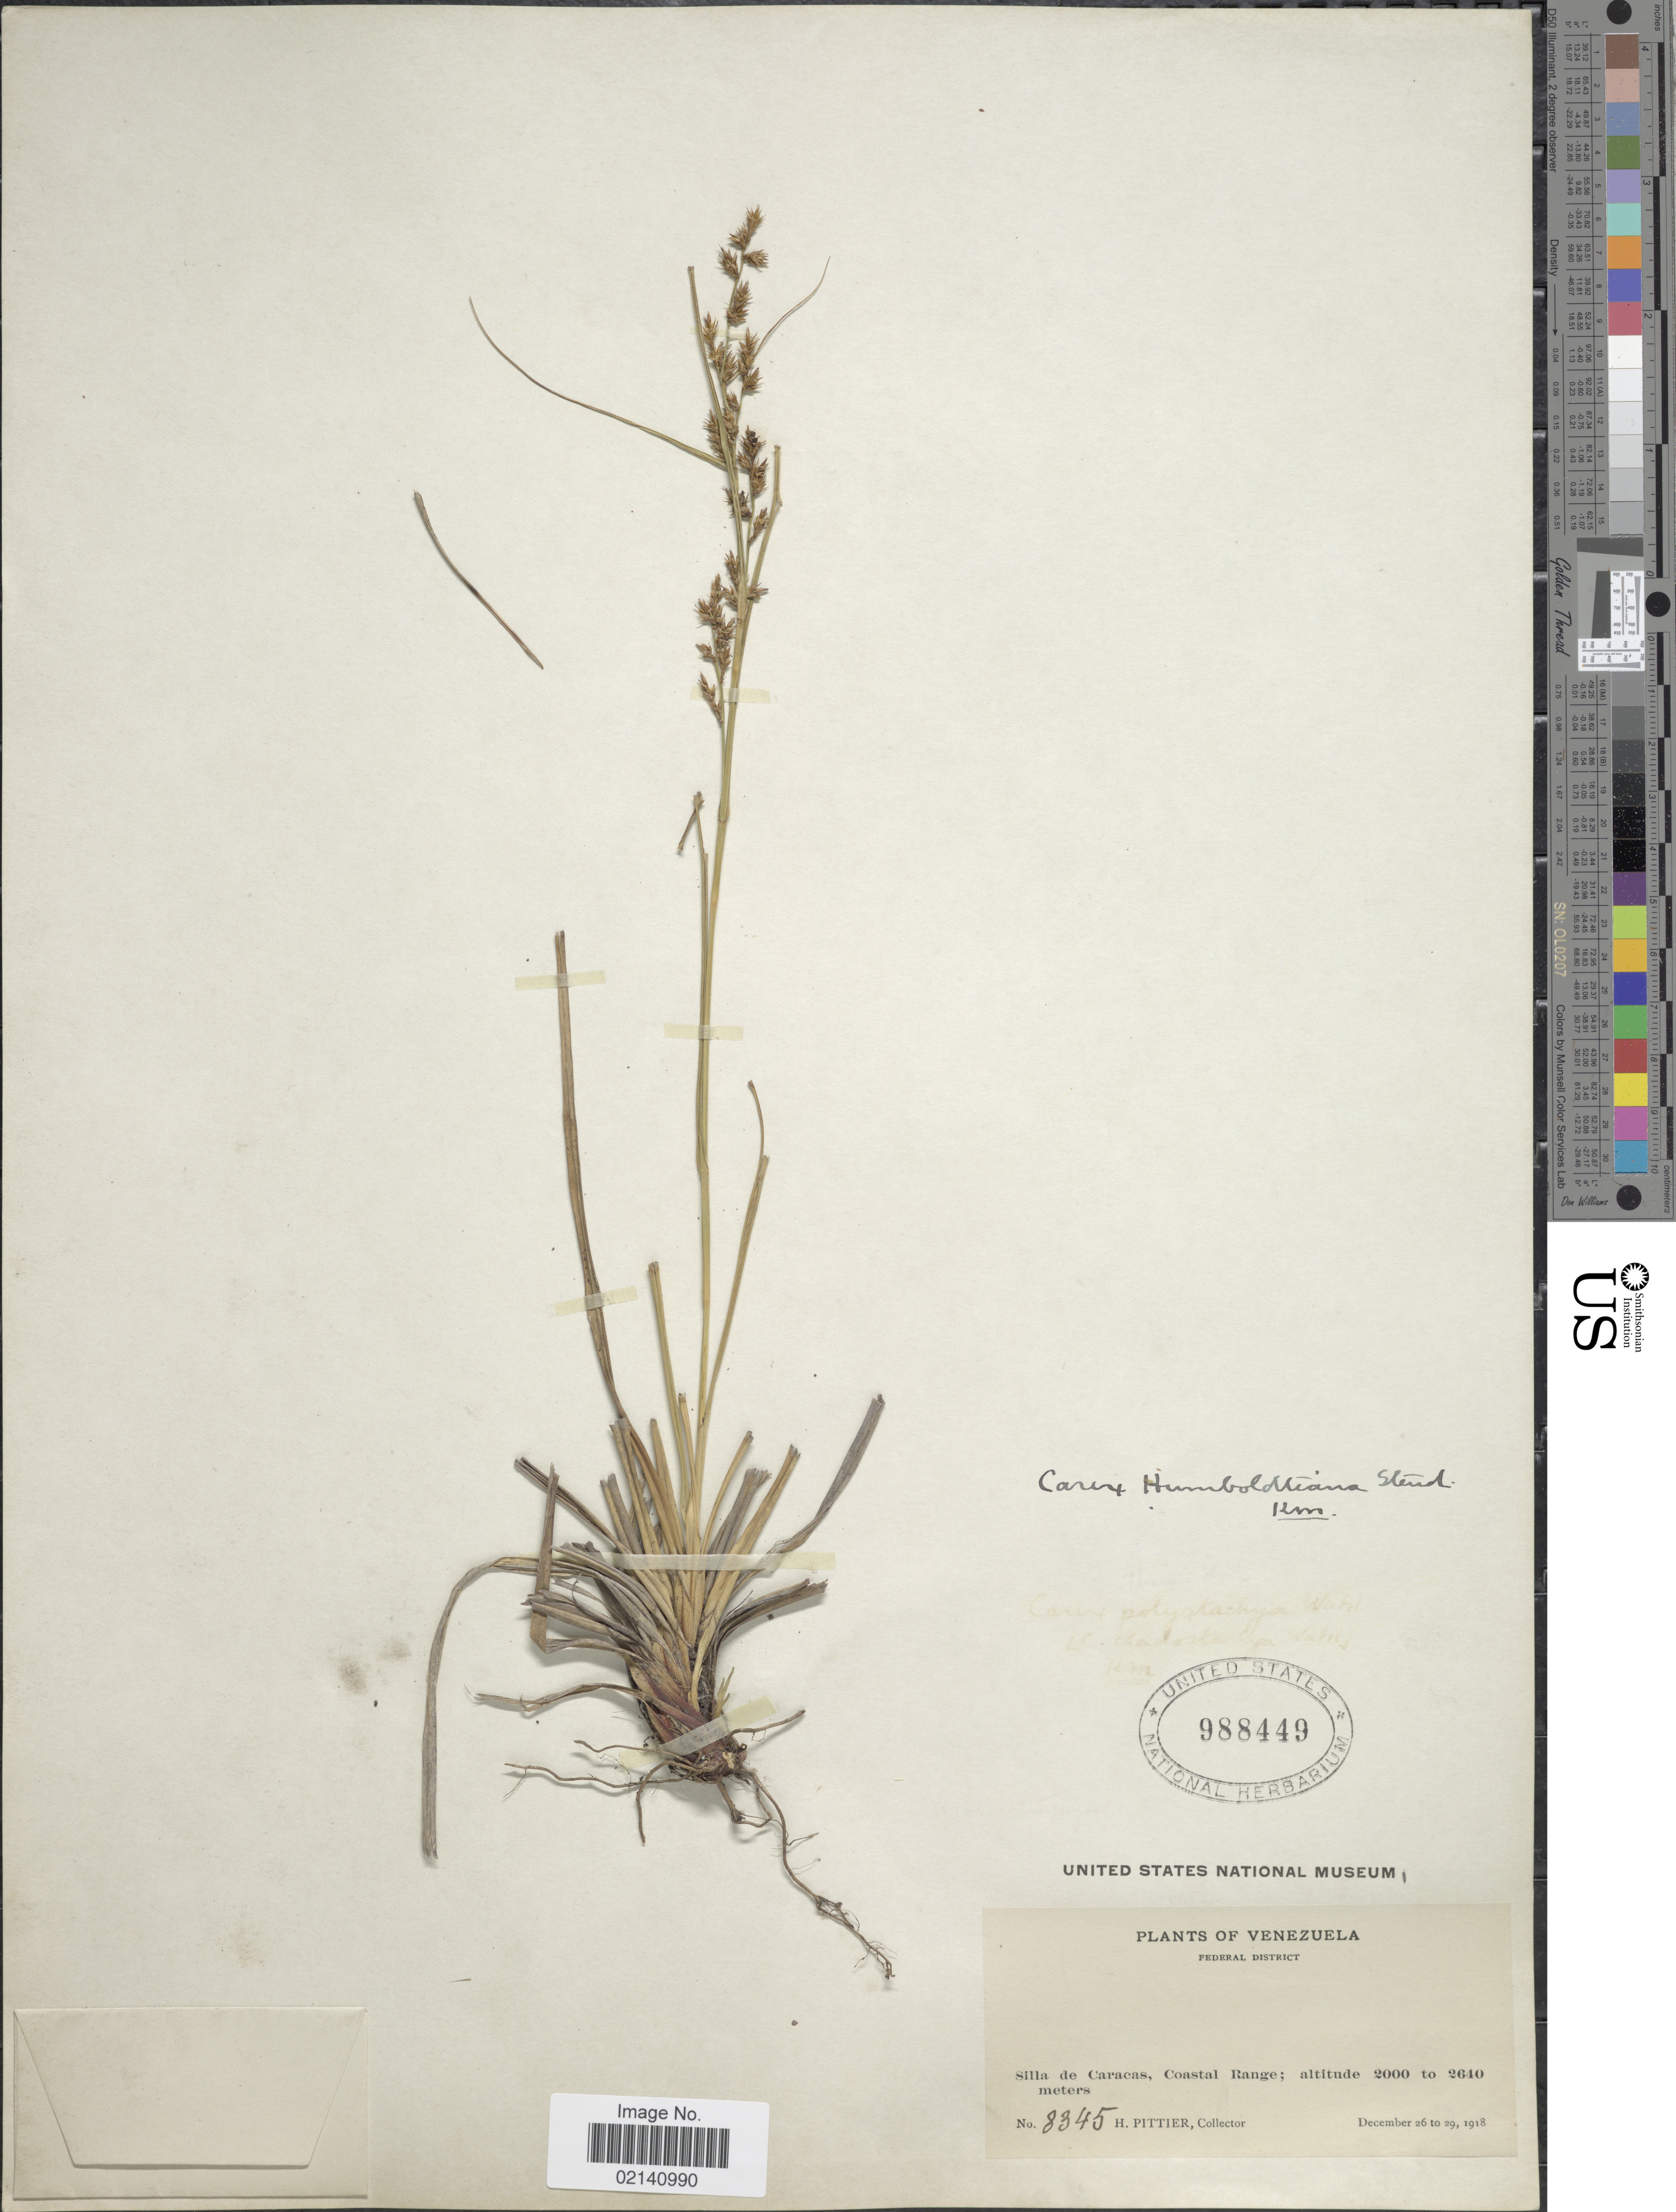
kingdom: Plantae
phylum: Tracheophyta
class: Liliopsida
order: Poales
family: Cyperaceae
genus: Carex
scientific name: Carex humboldtiana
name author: Steud.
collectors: H. F. Pittier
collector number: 8345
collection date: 1918-12-26/1918-12-29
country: Venezuela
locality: Federal District, Silla de Caracas, Coastal Range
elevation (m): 2000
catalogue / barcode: US 988449